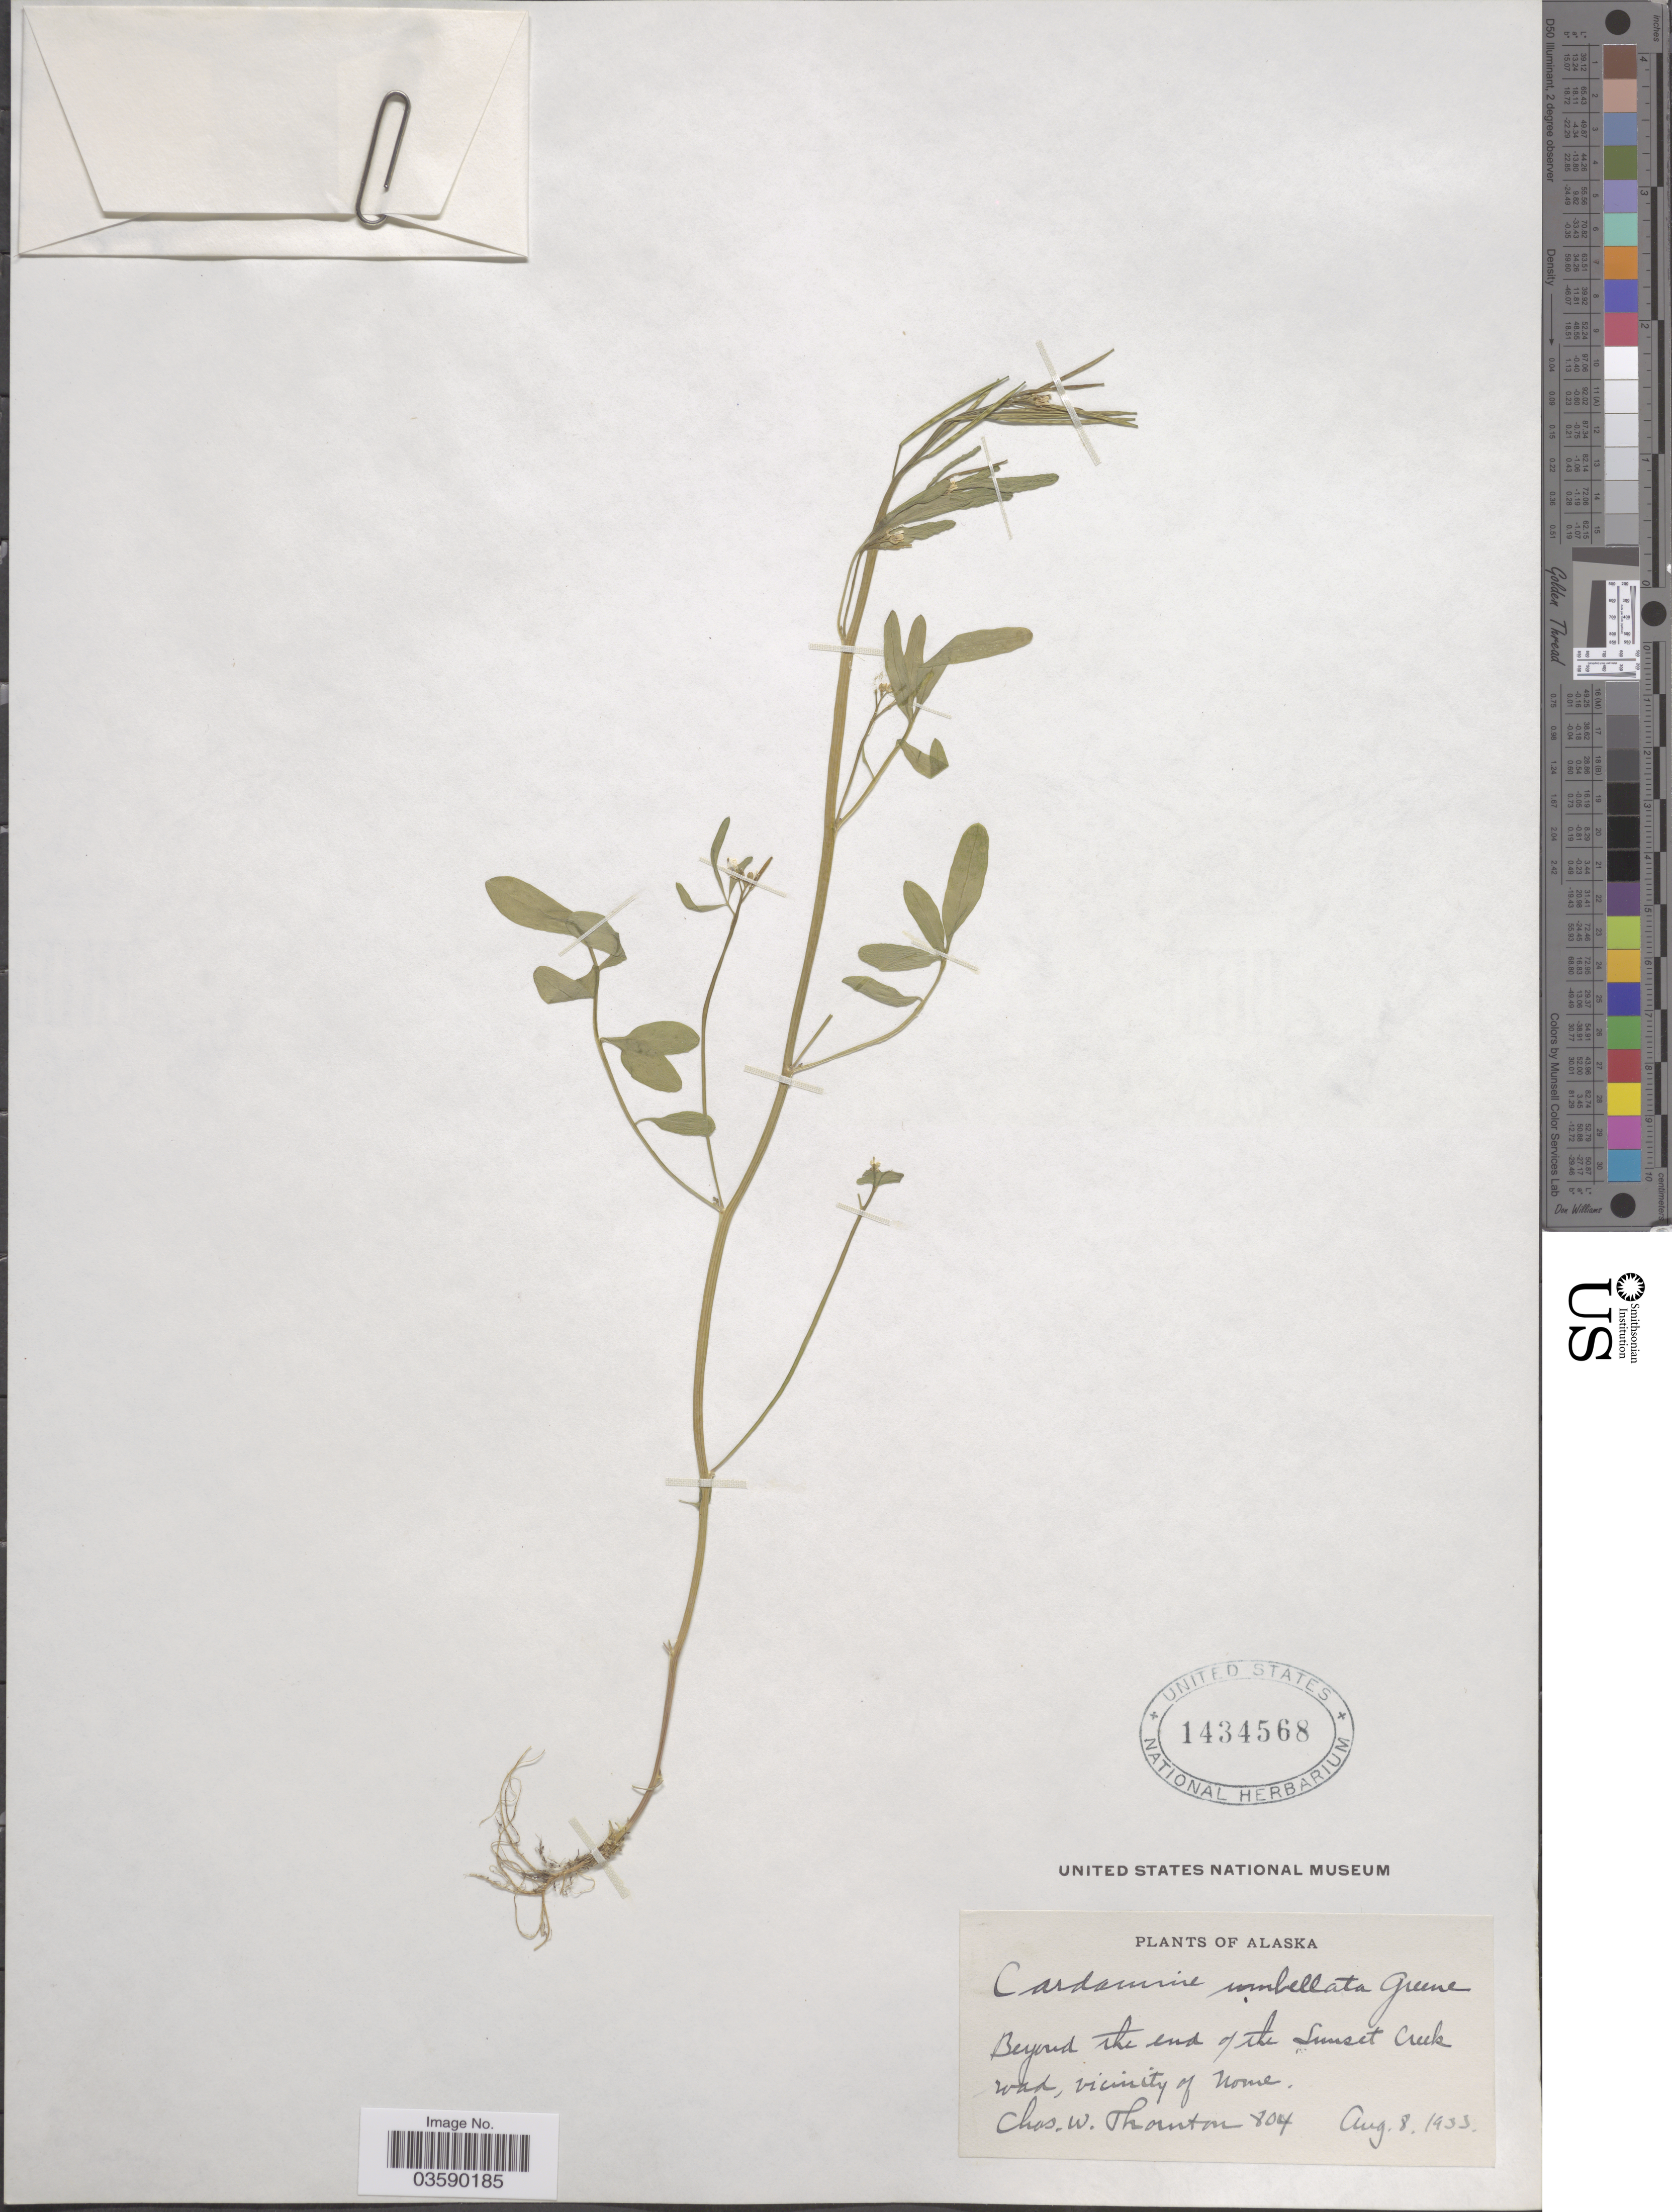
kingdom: Plantae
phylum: Tracheophyta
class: Magnoliopsida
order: Brassicales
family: Brassicaceae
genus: Cardamine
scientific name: Cardamine umbellata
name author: Greene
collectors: C. Thornton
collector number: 804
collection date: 1933-08-08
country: United States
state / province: Alaska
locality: Beyond the end of the Sunset Creek road, vicinity of Nome.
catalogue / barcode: US 1434568